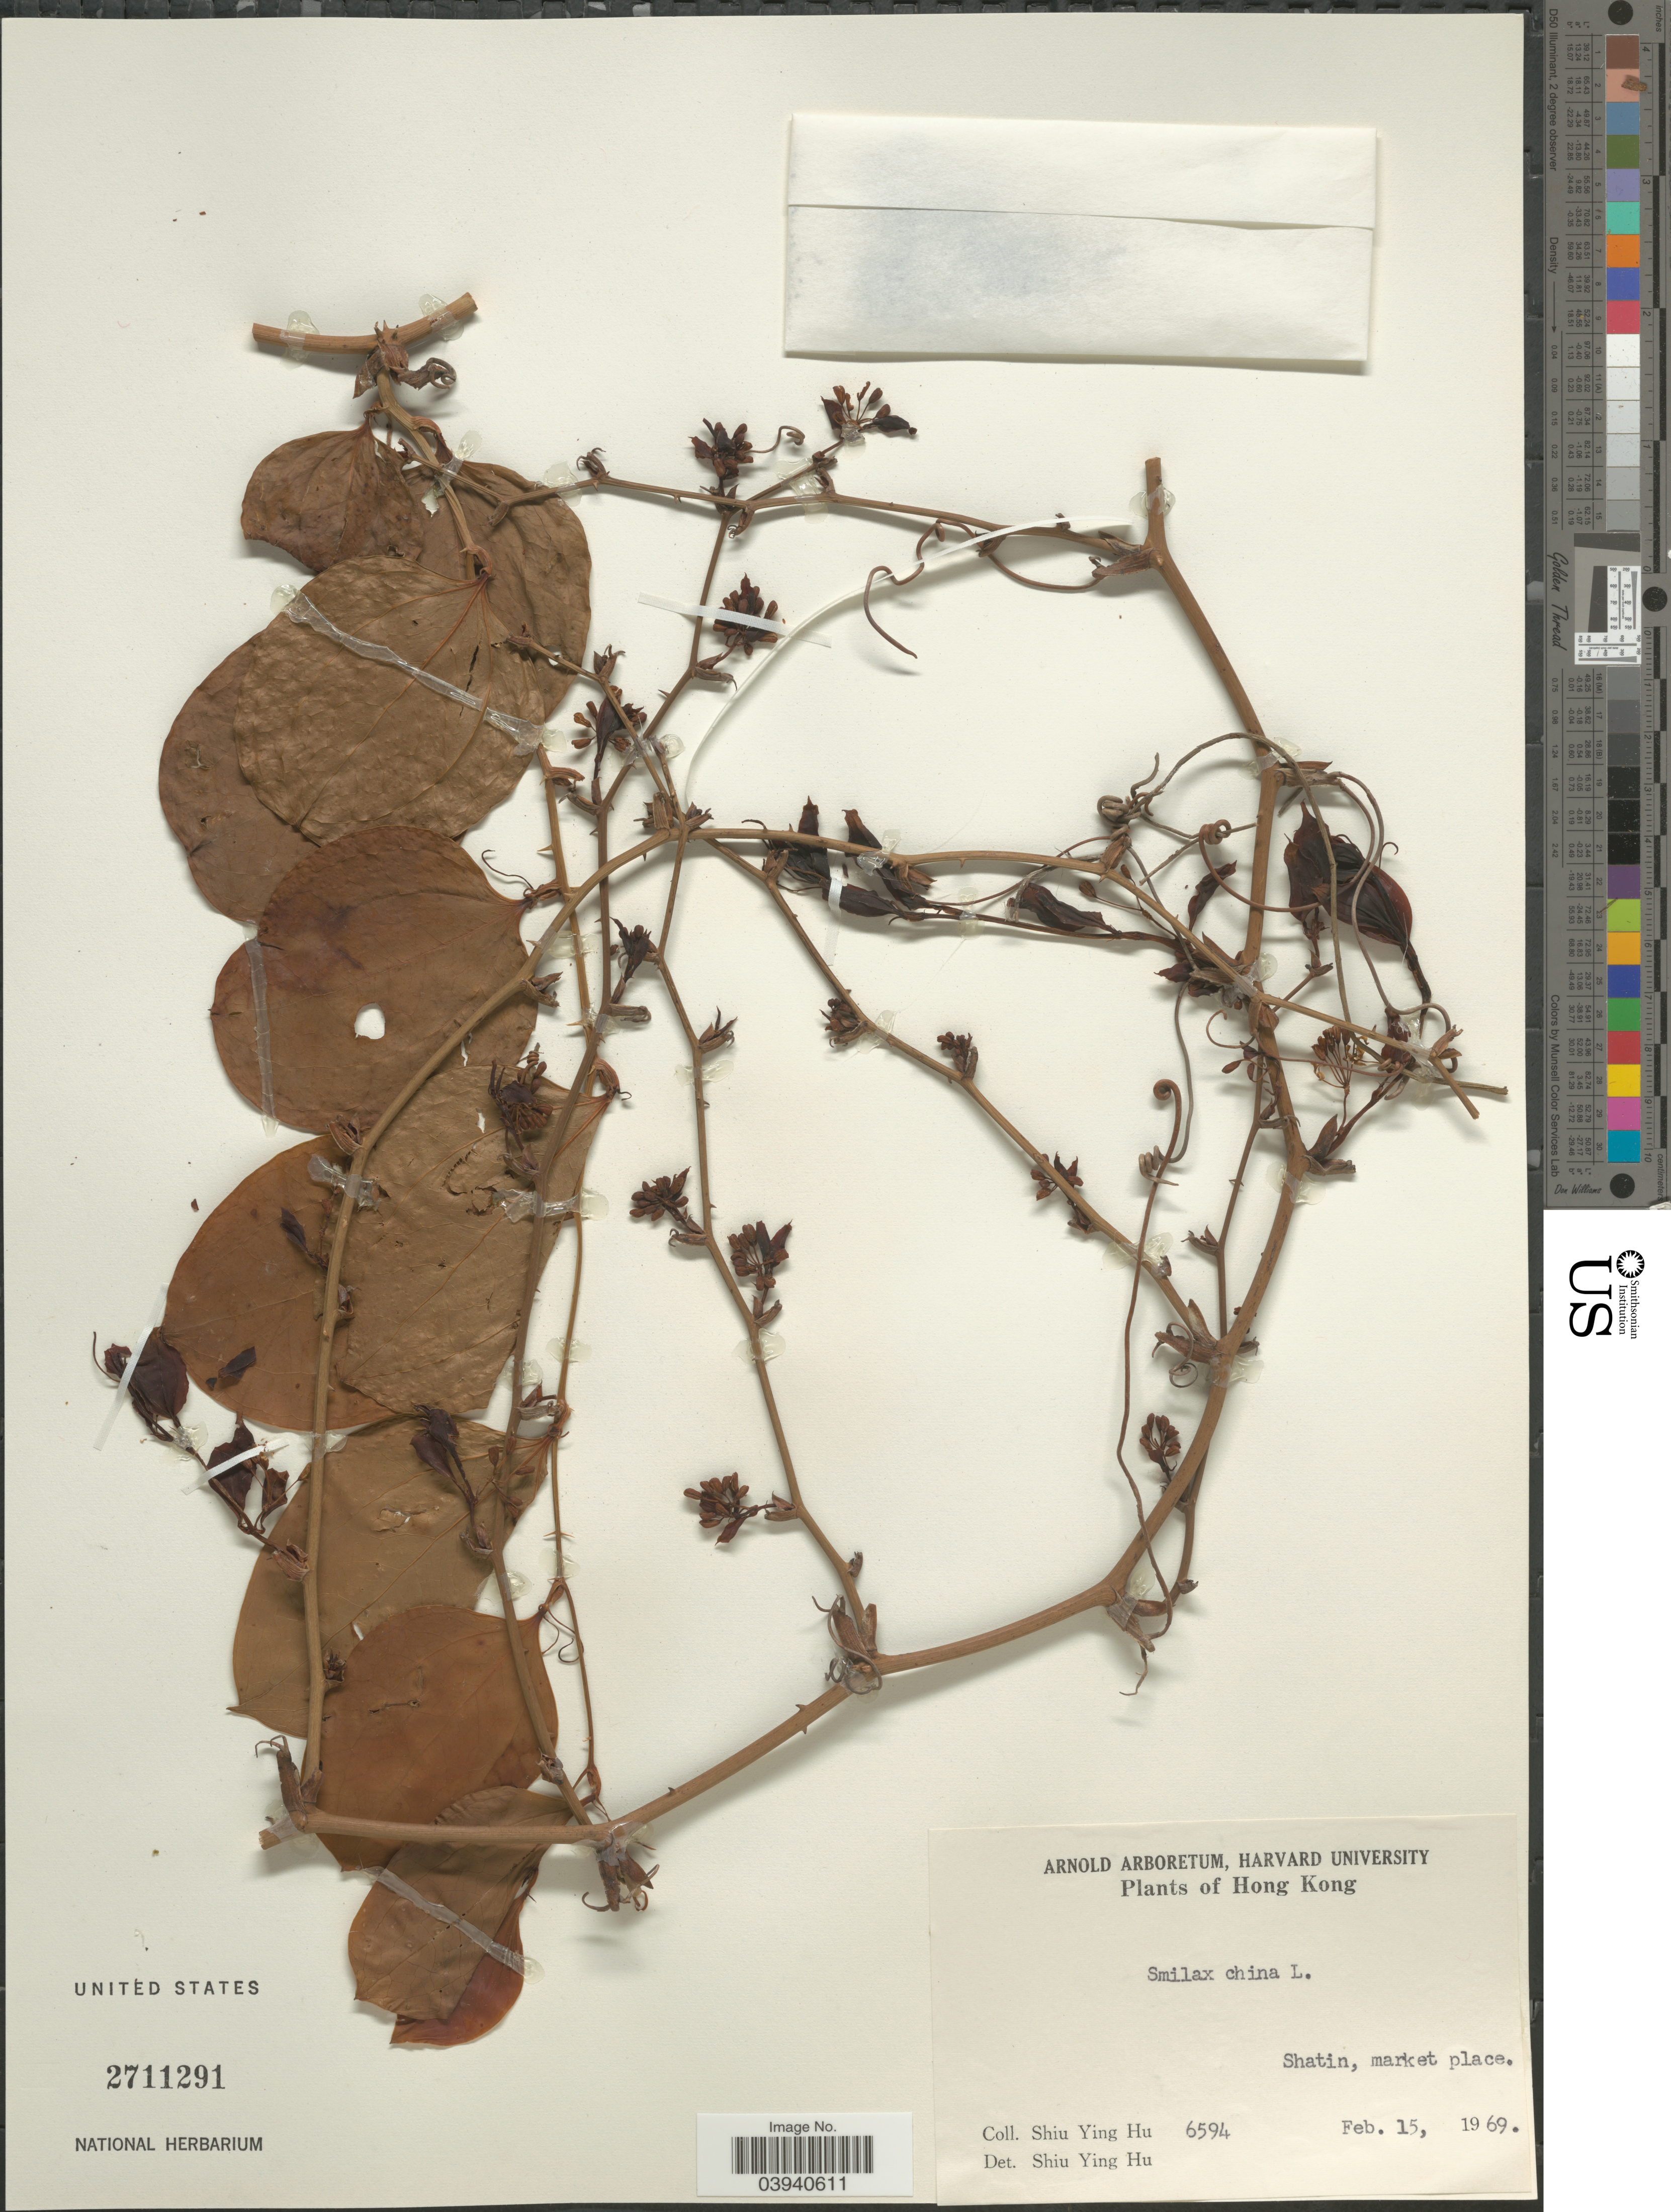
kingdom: Plantae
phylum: Tracheophyta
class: Liliopsida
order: Liliales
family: Smilacaceae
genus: Smilax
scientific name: Smilax china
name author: L.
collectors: S. Y. Hu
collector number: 6594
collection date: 1969-02-15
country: China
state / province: Hong Kong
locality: Shatin, market place.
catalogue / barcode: US 2711291